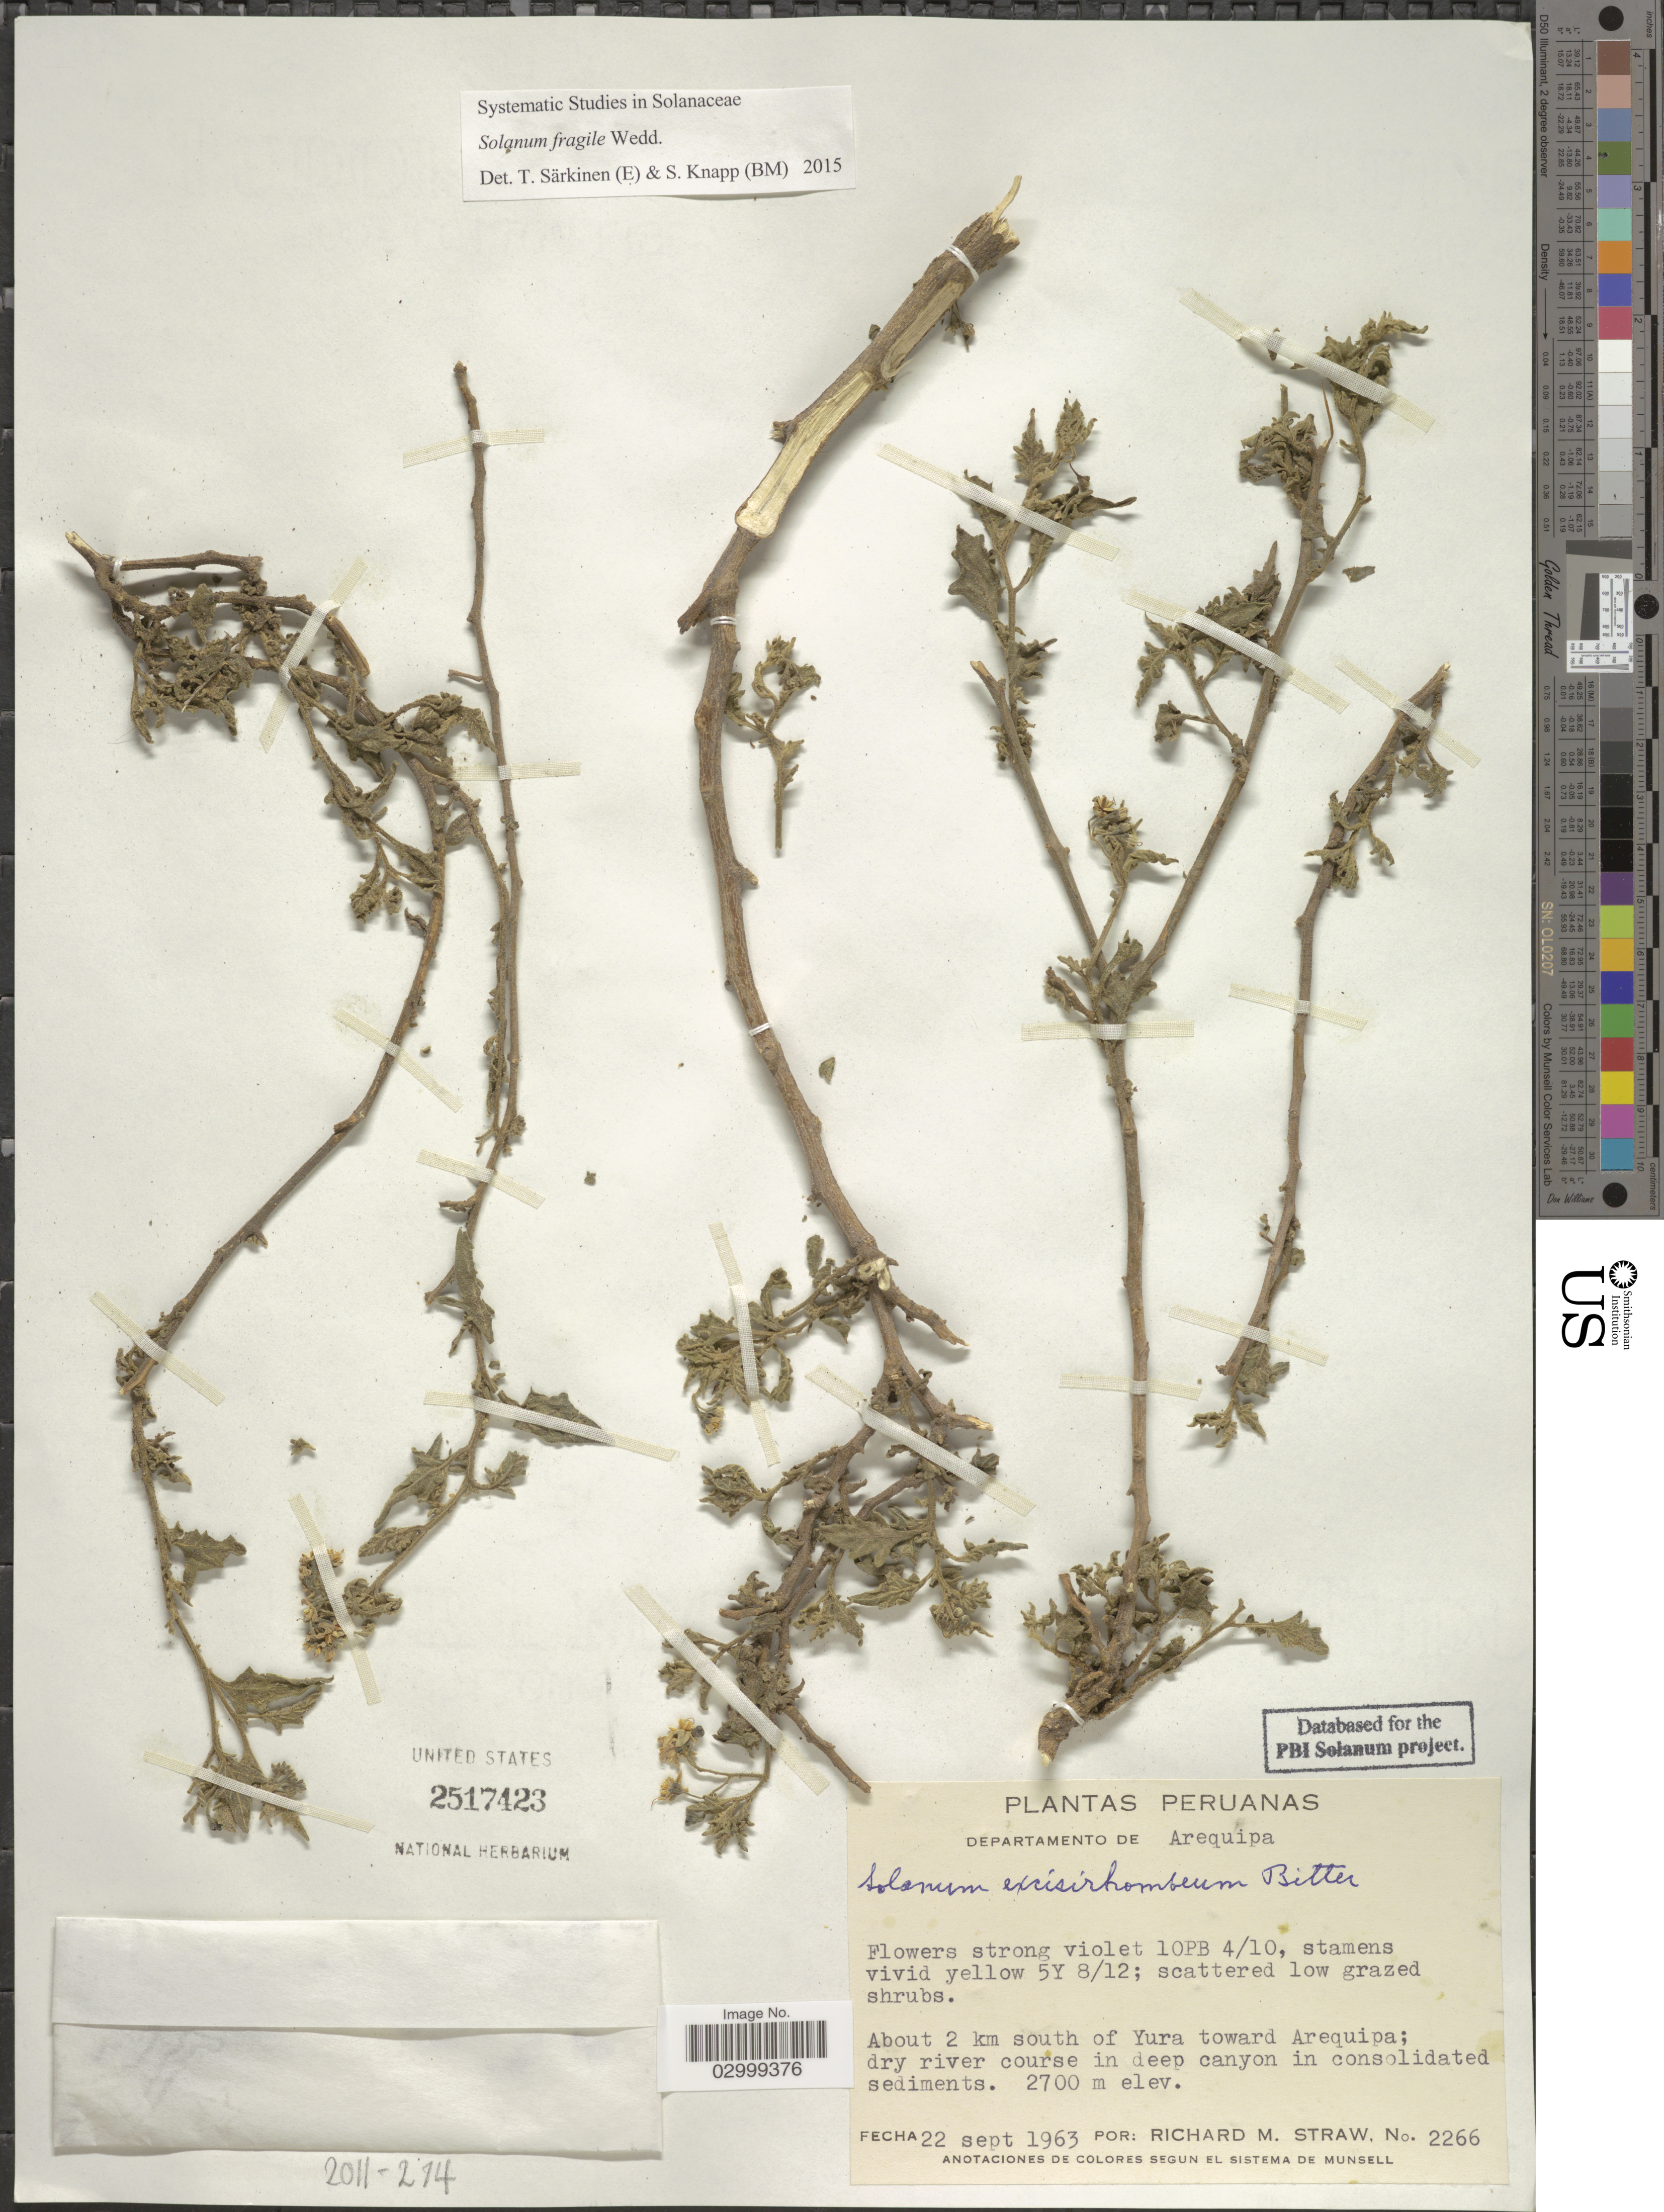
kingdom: Plantae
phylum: Tracheophyta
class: Magnoliopsida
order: Solanales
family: Solanaceae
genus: Solanum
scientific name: Solanum fragile C. Wright ex Griseb., nom. illeg.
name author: C. Wright ex Griseb.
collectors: R. M. Straw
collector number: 2266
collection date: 1963-09-22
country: Peru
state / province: Arequipa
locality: About 2 km south of Yura toward Arequipa.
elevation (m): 2700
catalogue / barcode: US 2517423